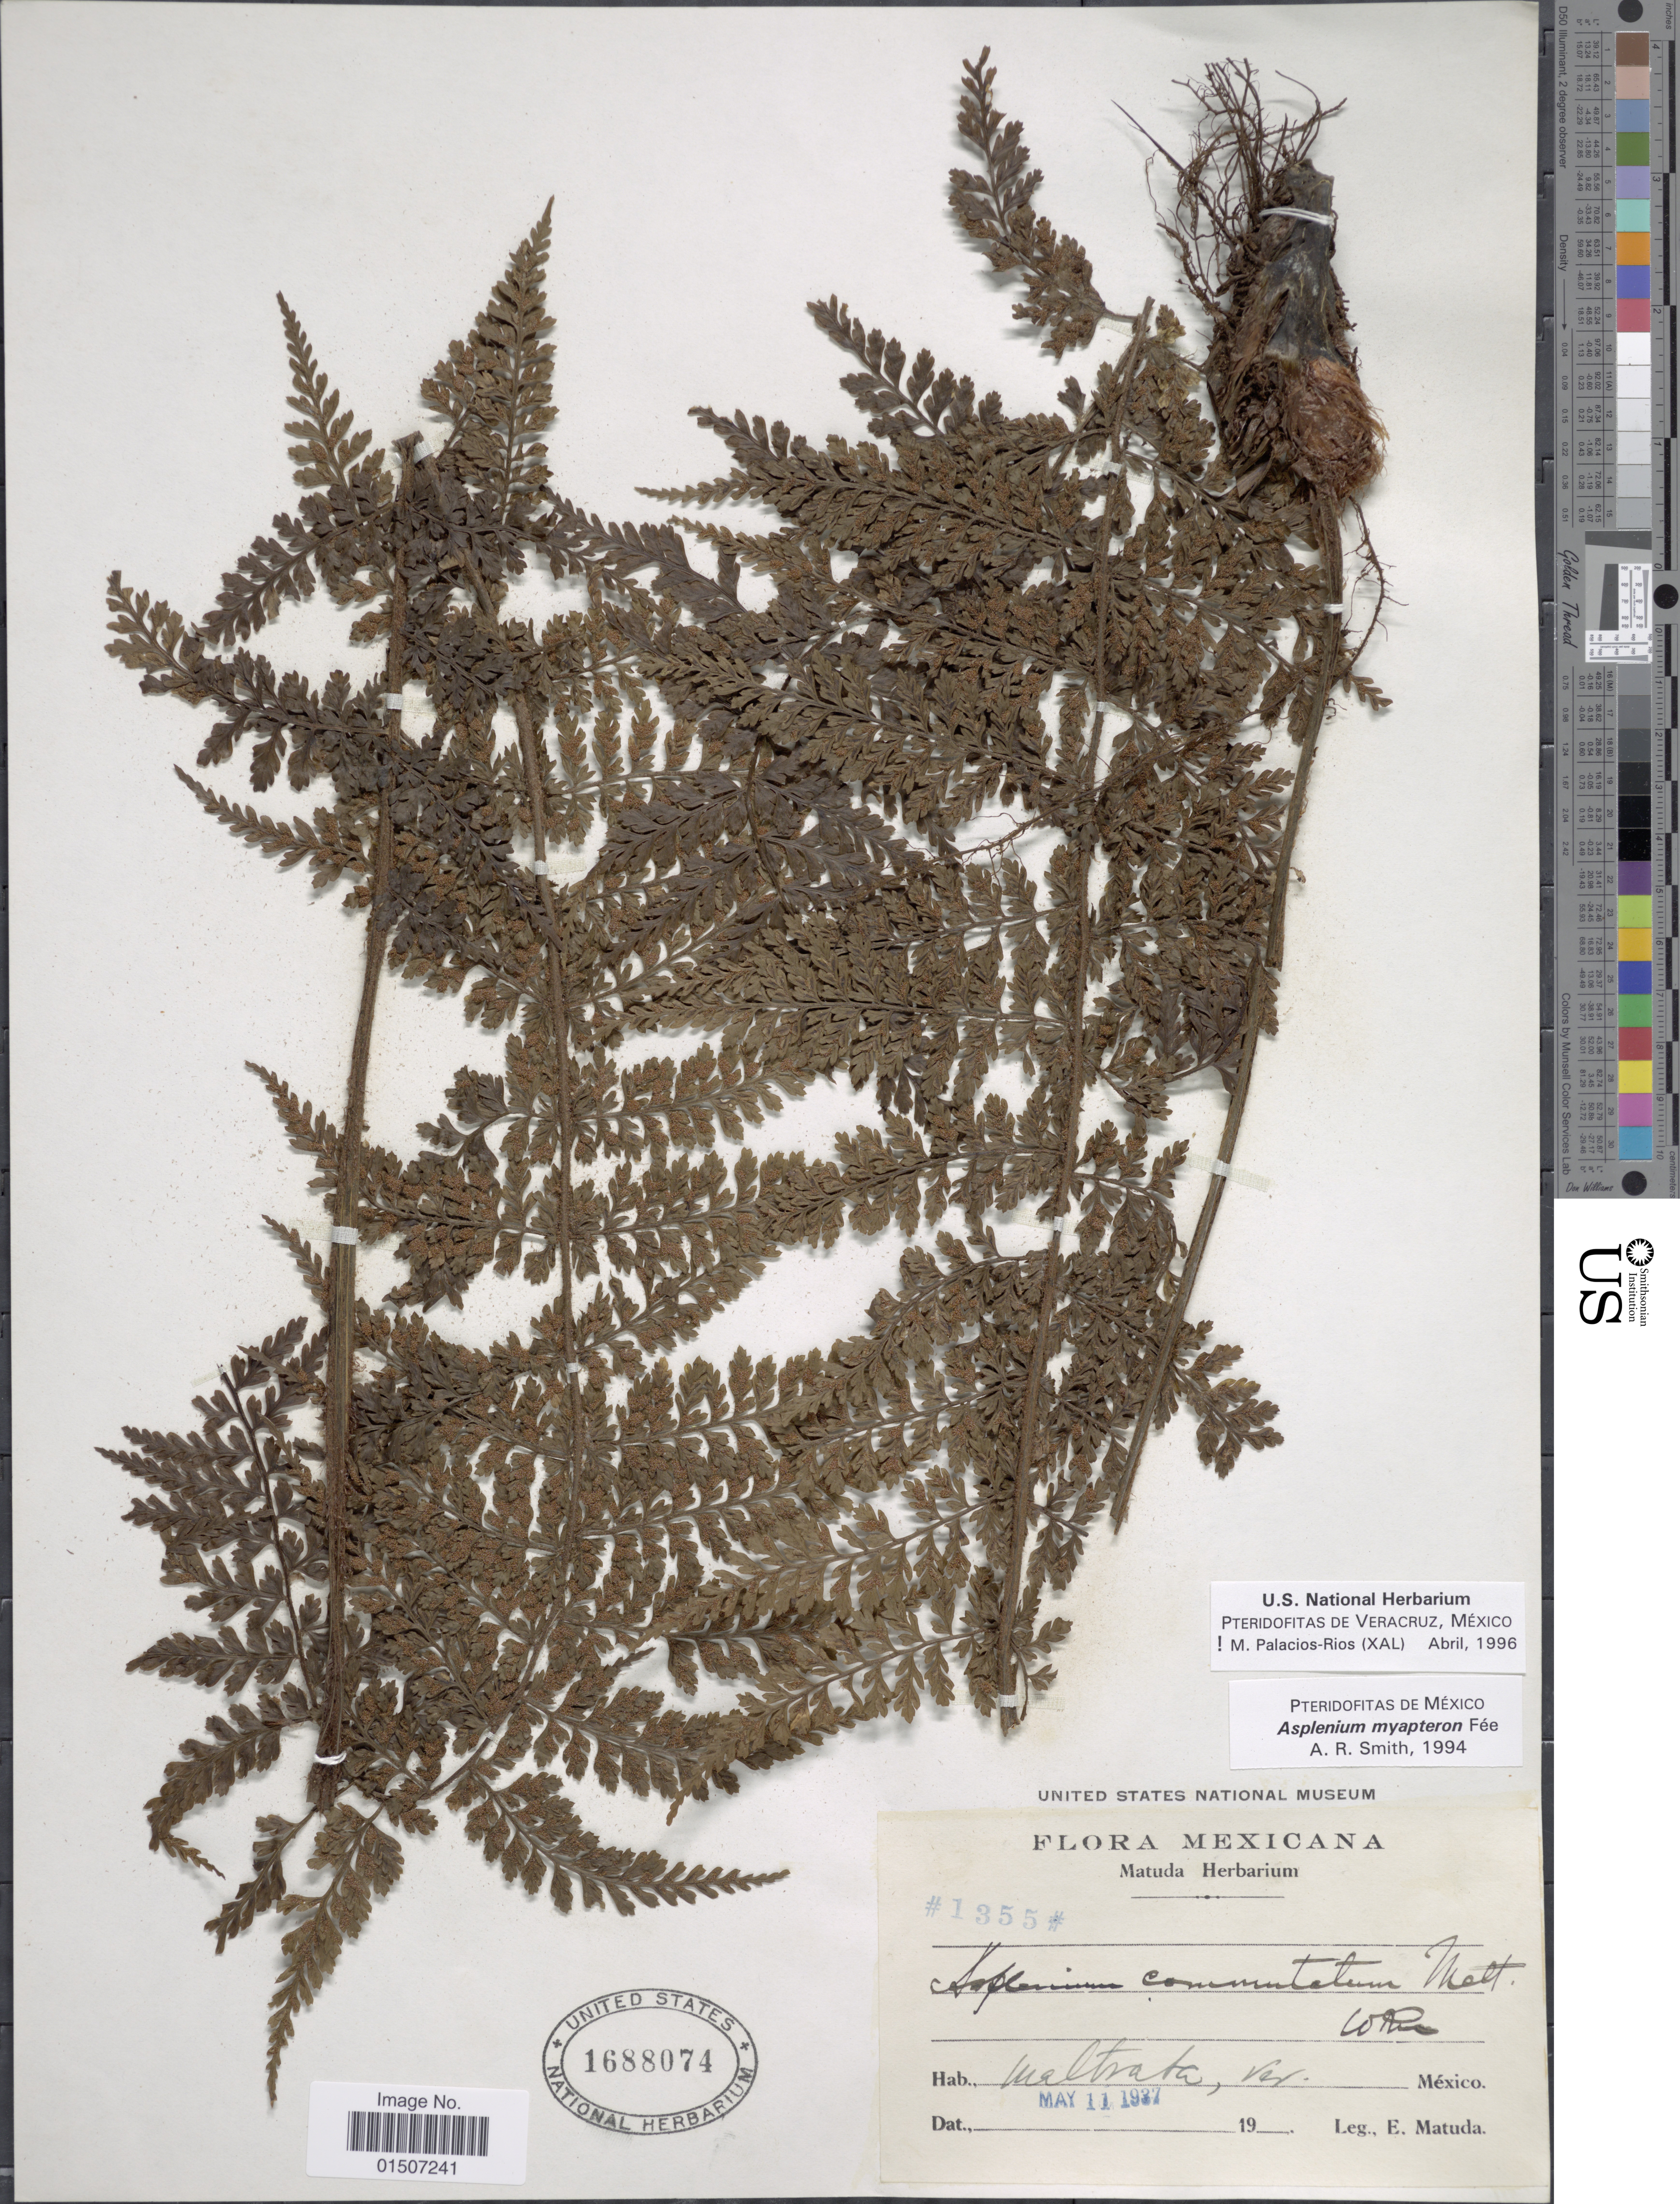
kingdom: Plantae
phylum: Tracheophyta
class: Polypodiopsida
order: Polypodiales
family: Aspleniaceae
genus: Asplenium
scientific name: Asplenium myapteron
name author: Fée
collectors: E. Matuda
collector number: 1355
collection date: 1937-05-11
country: Mexico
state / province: Veracruz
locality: Maltrata, Ver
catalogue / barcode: US 1688074